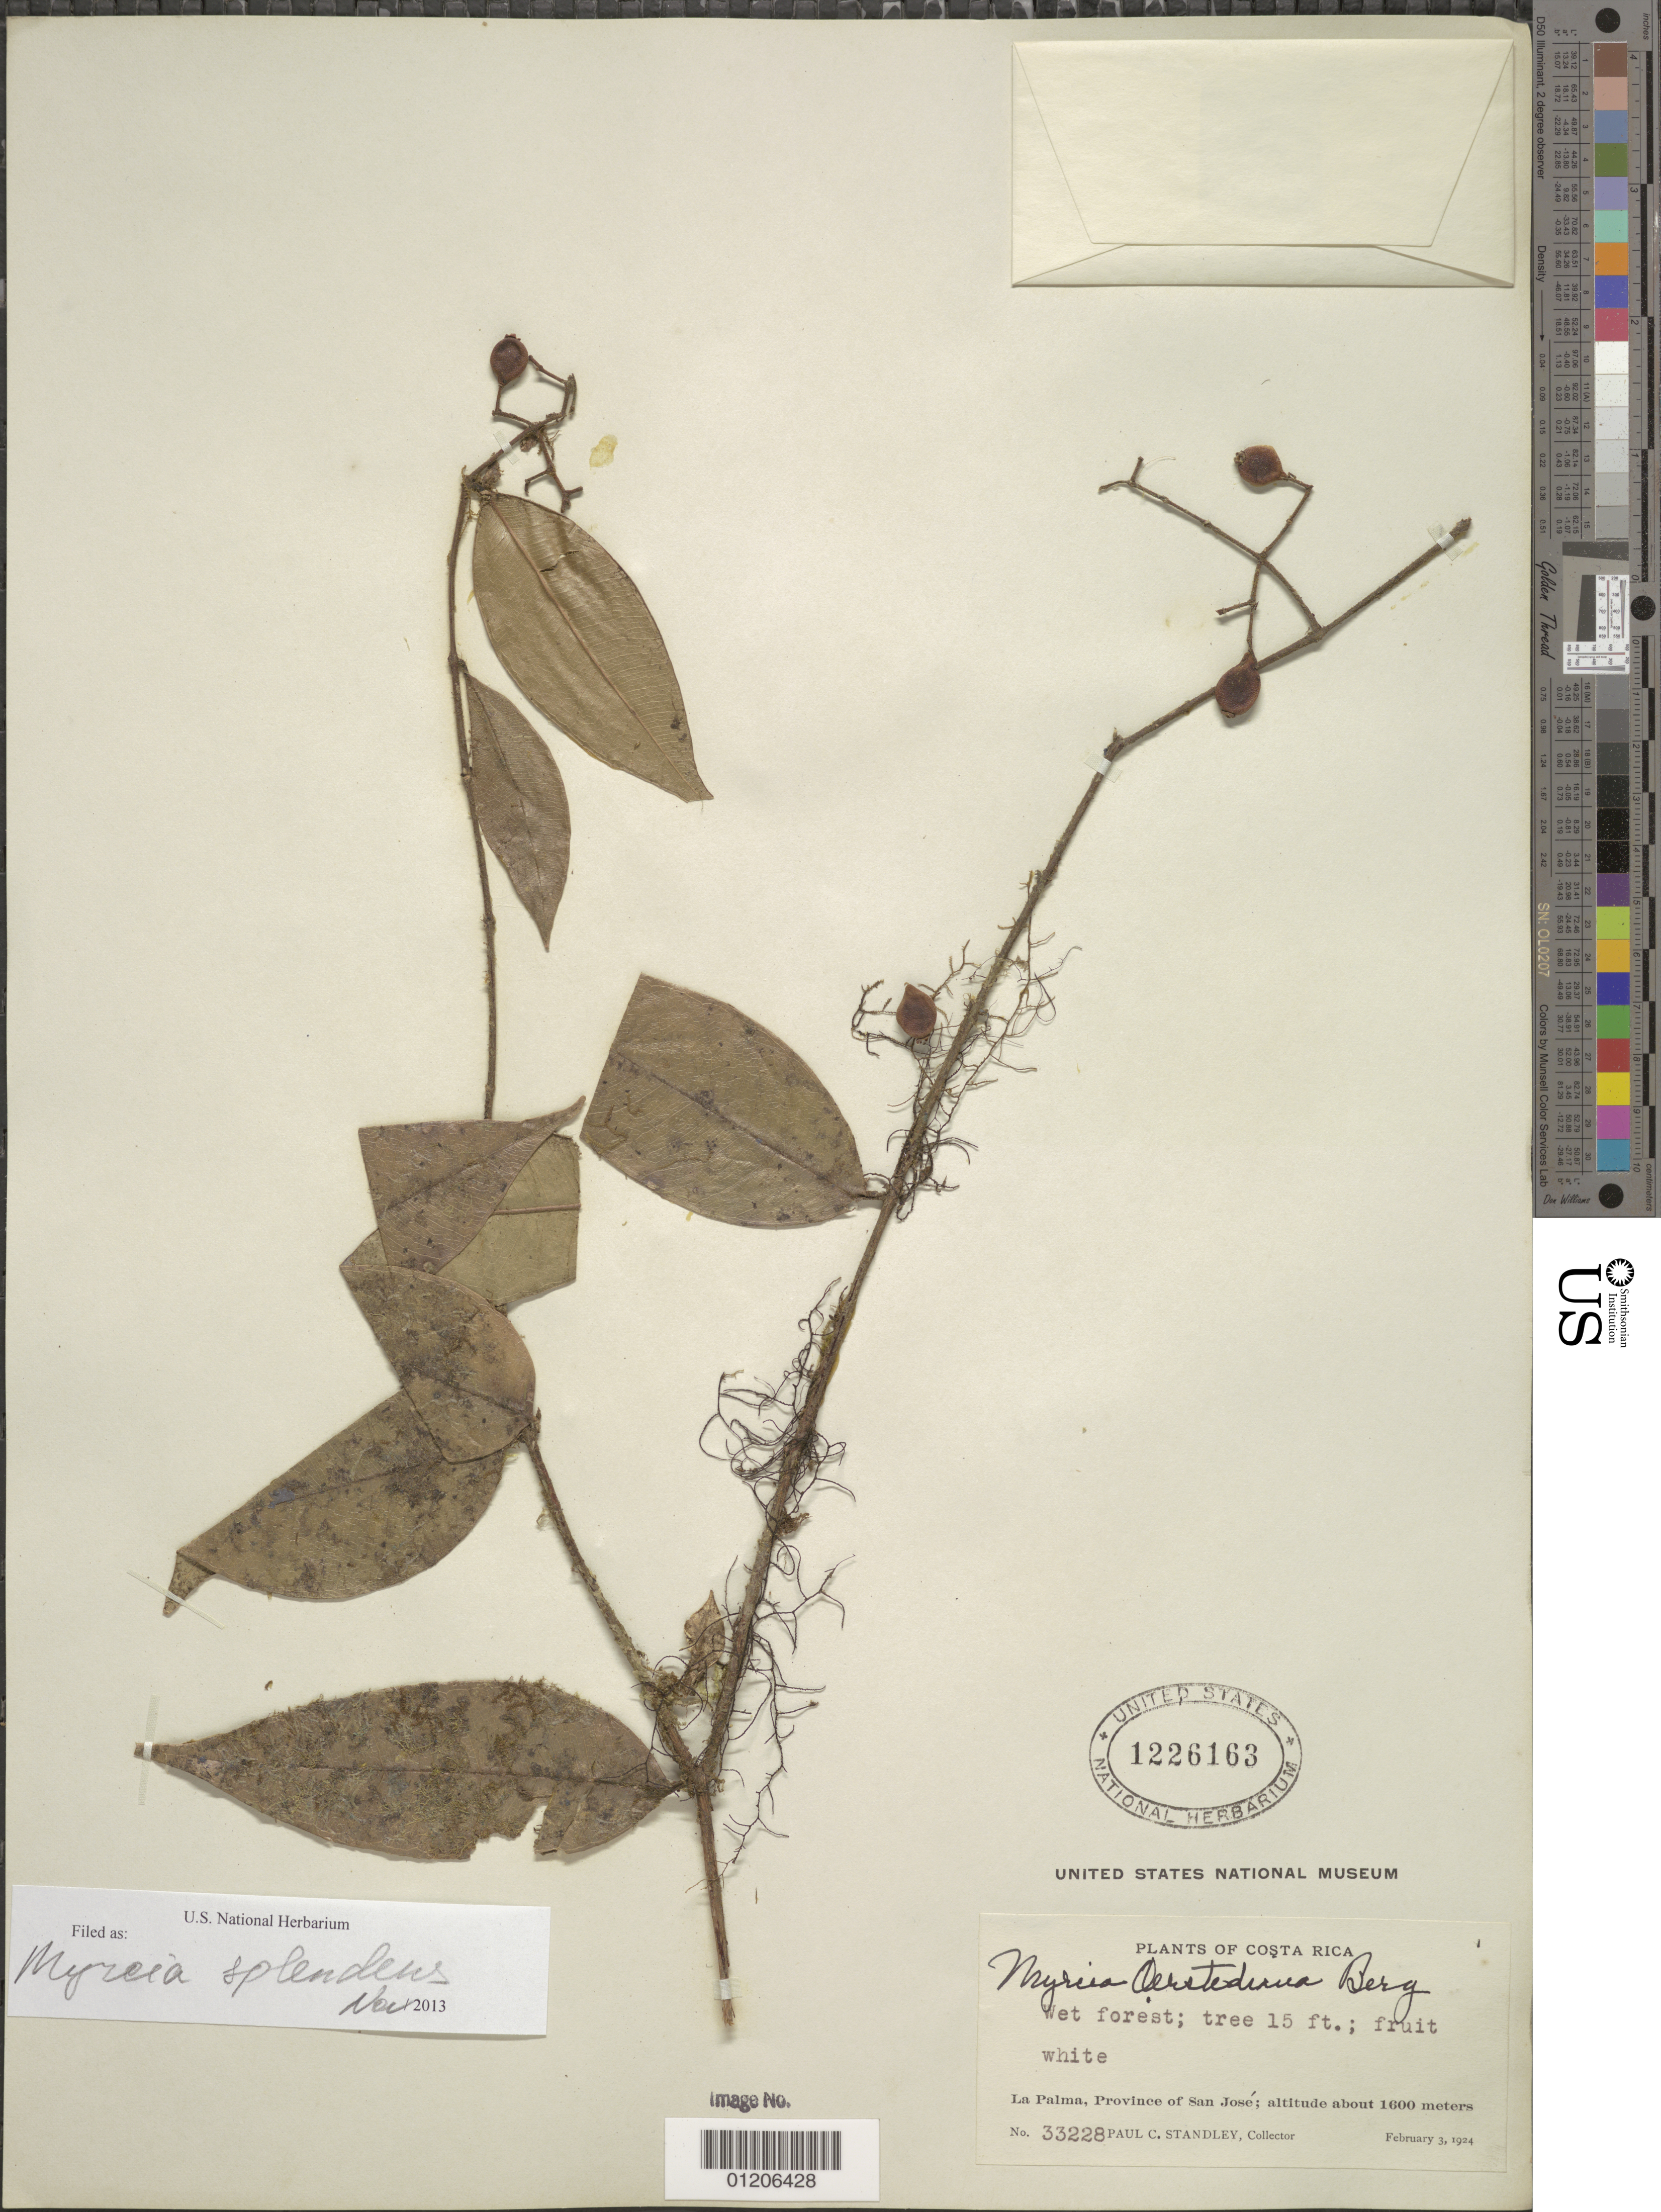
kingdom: Plantae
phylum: Tracheophyta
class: Magnoliopsida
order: Myrtales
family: Myrtaceae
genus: Myrcia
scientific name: Myrcia splendens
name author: (Sw.) DC.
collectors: P. C. Standley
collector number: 33228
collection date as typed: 03 Feb 1924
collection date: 1924-02-03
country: Costa Rica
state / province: San José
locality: La Palma, Province of San José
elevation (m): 1600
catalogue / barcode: US 1226163